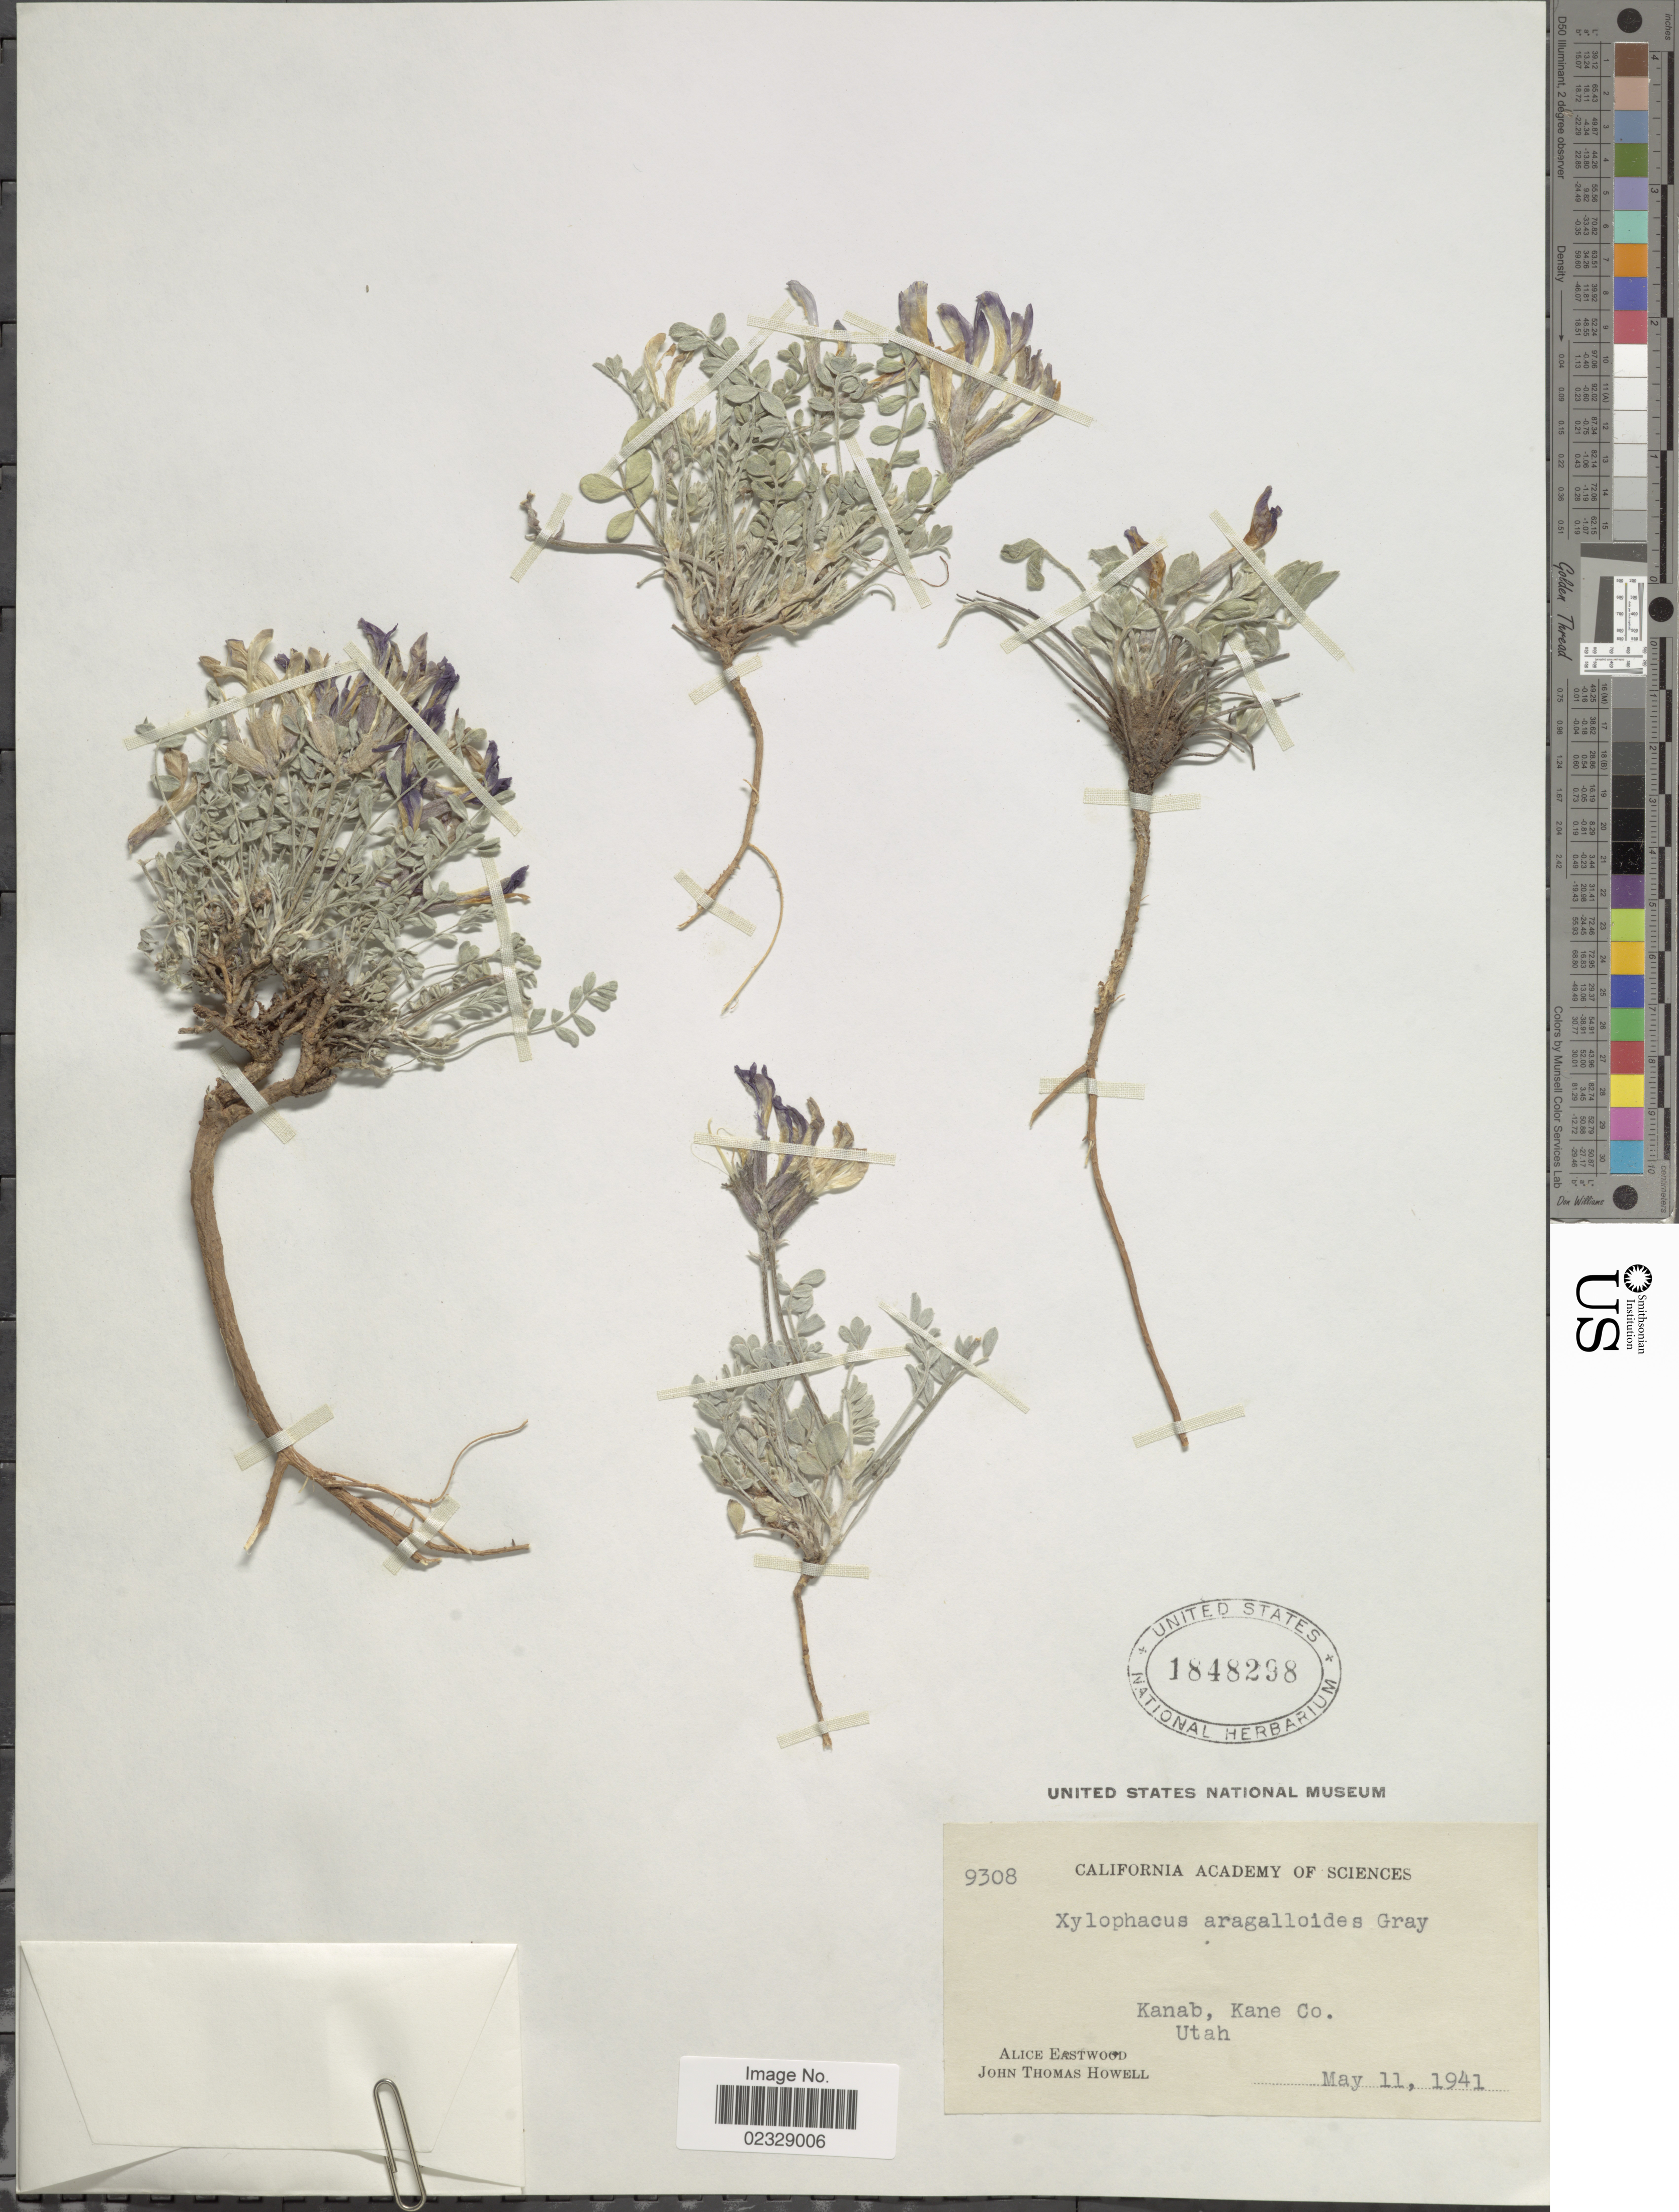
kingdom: Plantae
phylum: Tracheophyta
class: Magnoliopsida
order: Fabales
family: Fabaceae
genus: Astragalus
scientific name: Astragalus amphioxys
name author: A. Gray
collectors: A. Eastwood & J. T. Howell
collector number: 9308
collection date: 1941-05-11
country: United States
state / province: Utah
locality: Kanab, Kane Co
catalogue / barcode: US 1848298